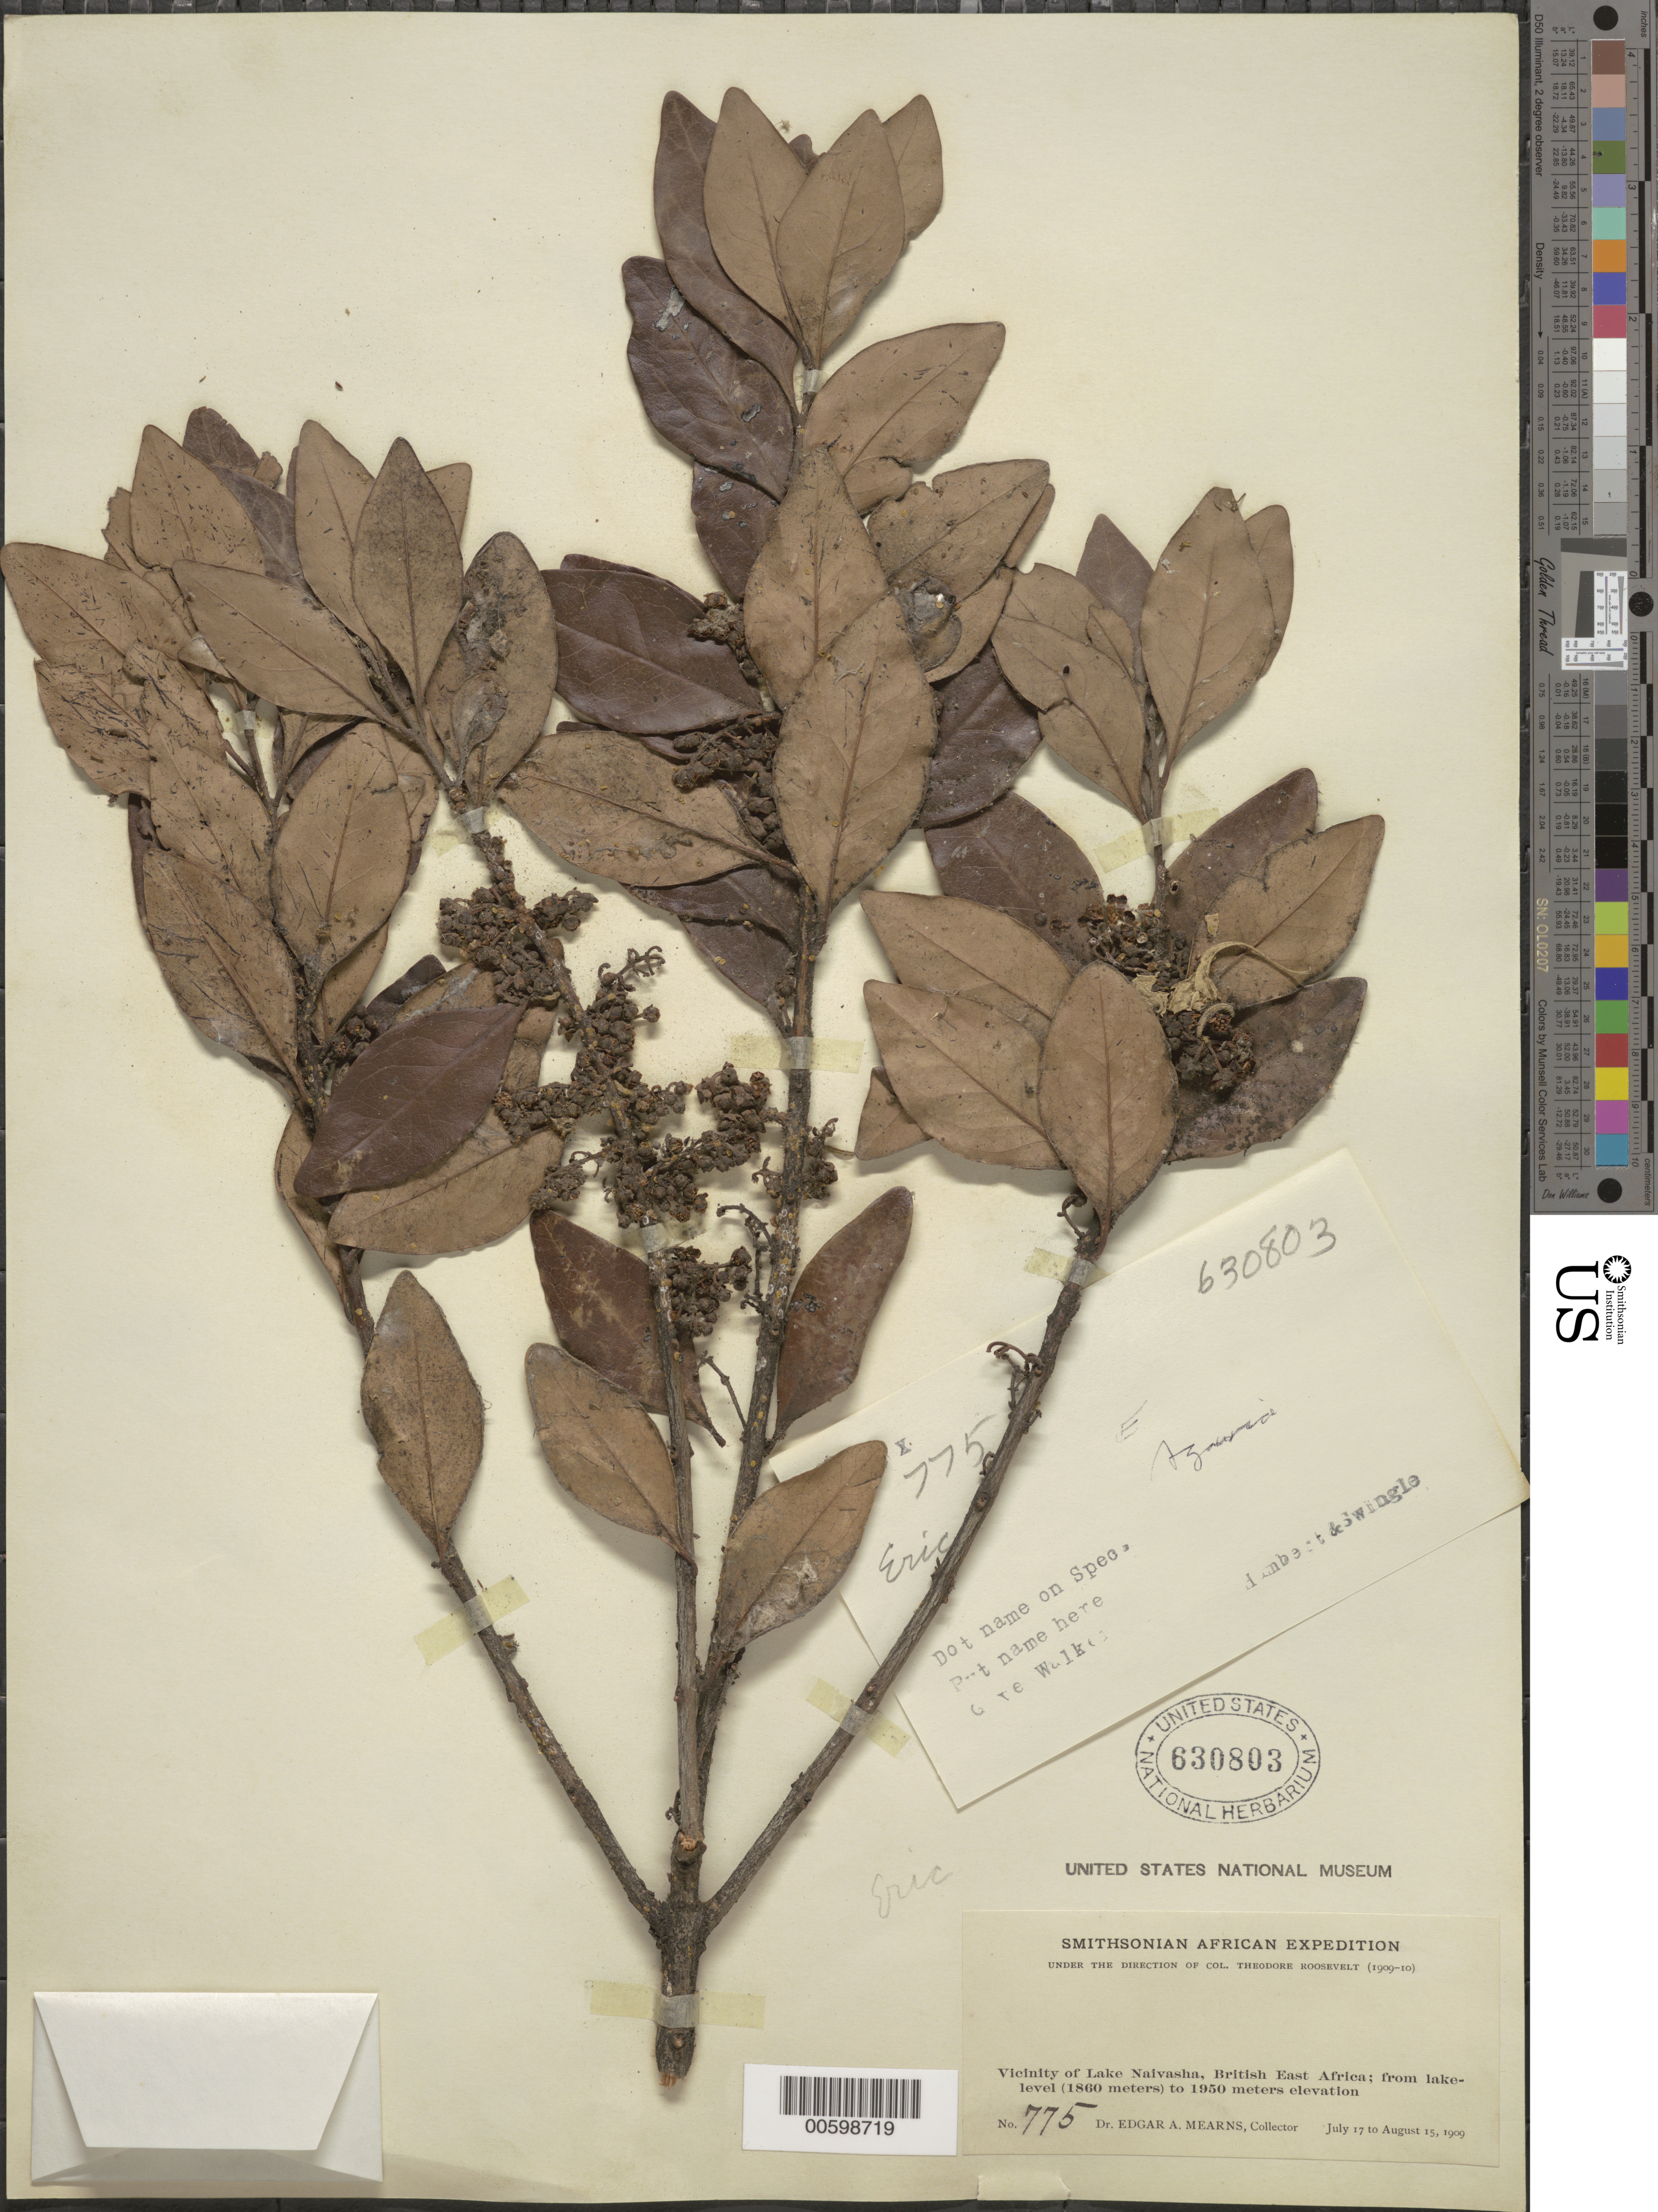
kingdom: Plantae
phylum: Tracheophyta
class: Magnoliopsida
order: Ericales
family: Ericaceae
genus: Ericinella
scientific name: Ericinella sp.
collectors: E. A. Mearns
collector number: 775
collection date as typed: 17 Jul 1909 to 15 Aug 1909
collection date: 1909-07-17/1909-08-15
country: Kenya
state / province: Nakuru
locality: Vicinity of Lake Naivasha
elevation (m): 1860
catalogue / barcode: US 630803